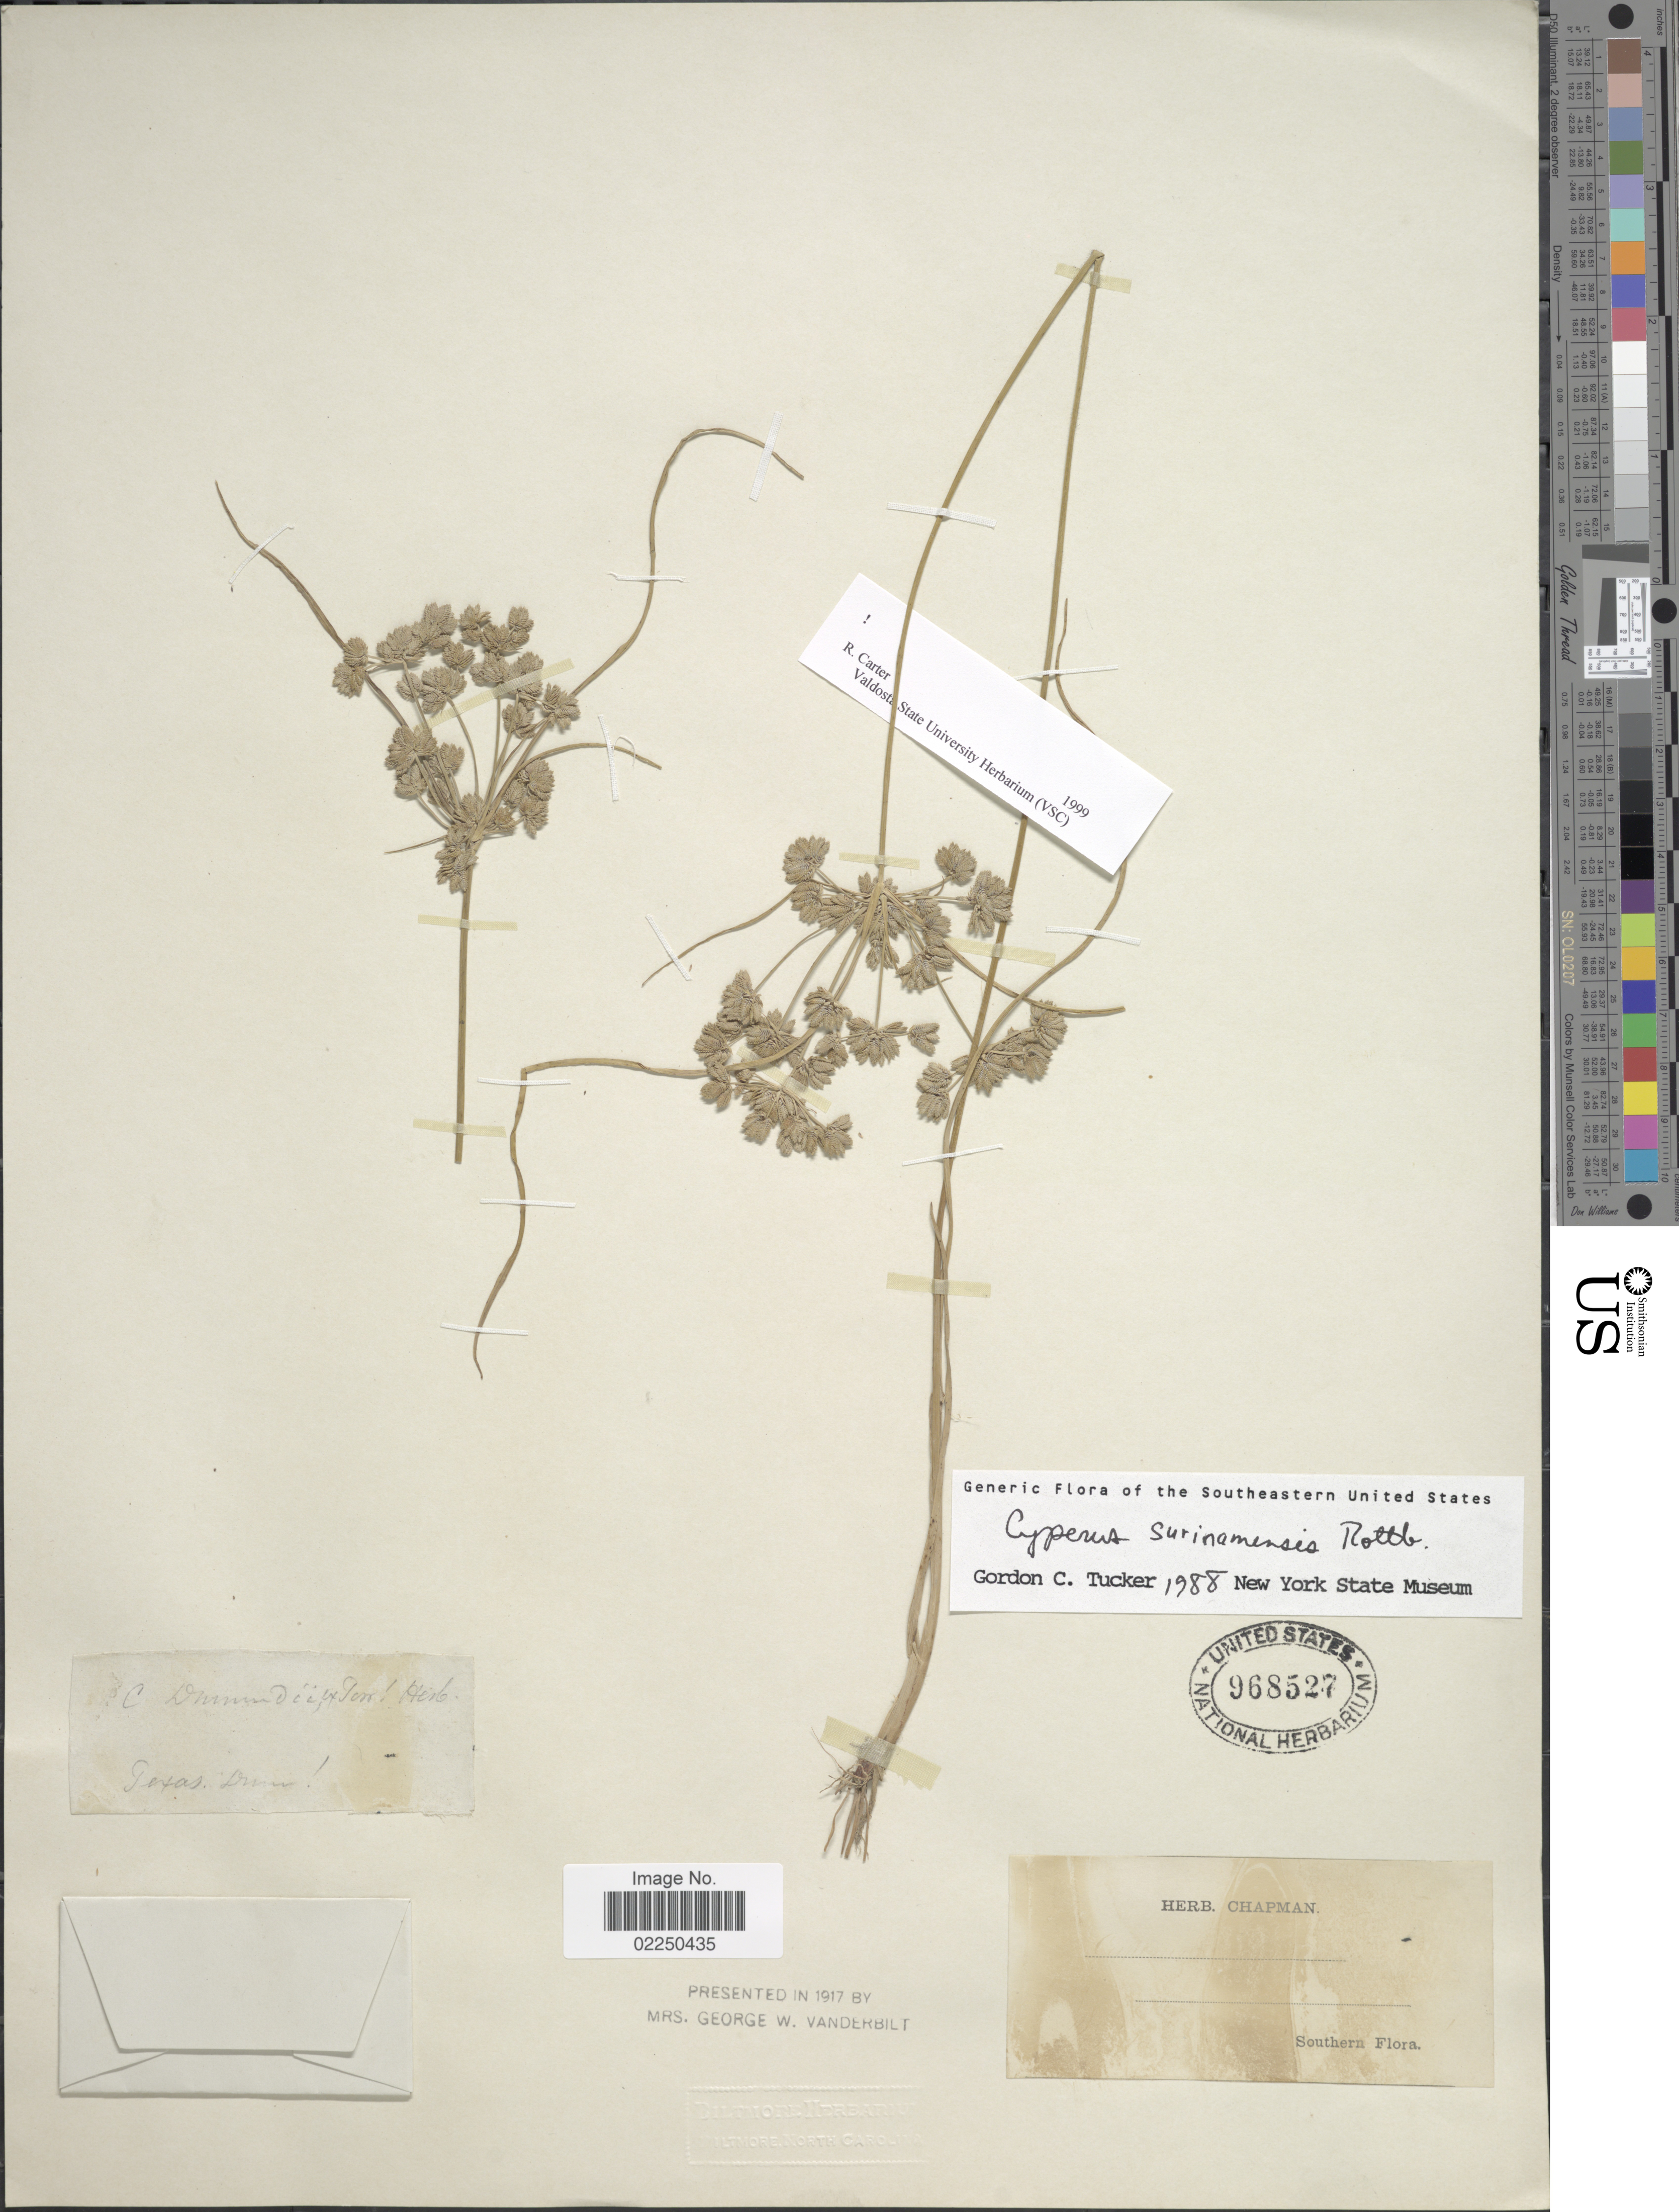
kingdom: Plantae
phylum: Tracheophyta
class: Liliopsida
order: Poales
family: Cyperaceae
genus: Cyperus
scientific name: Cyperus surinamensis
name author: Rottb.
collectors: ex herb. Chapman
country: United States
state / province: Texas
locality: Southern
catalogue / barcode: US 968527